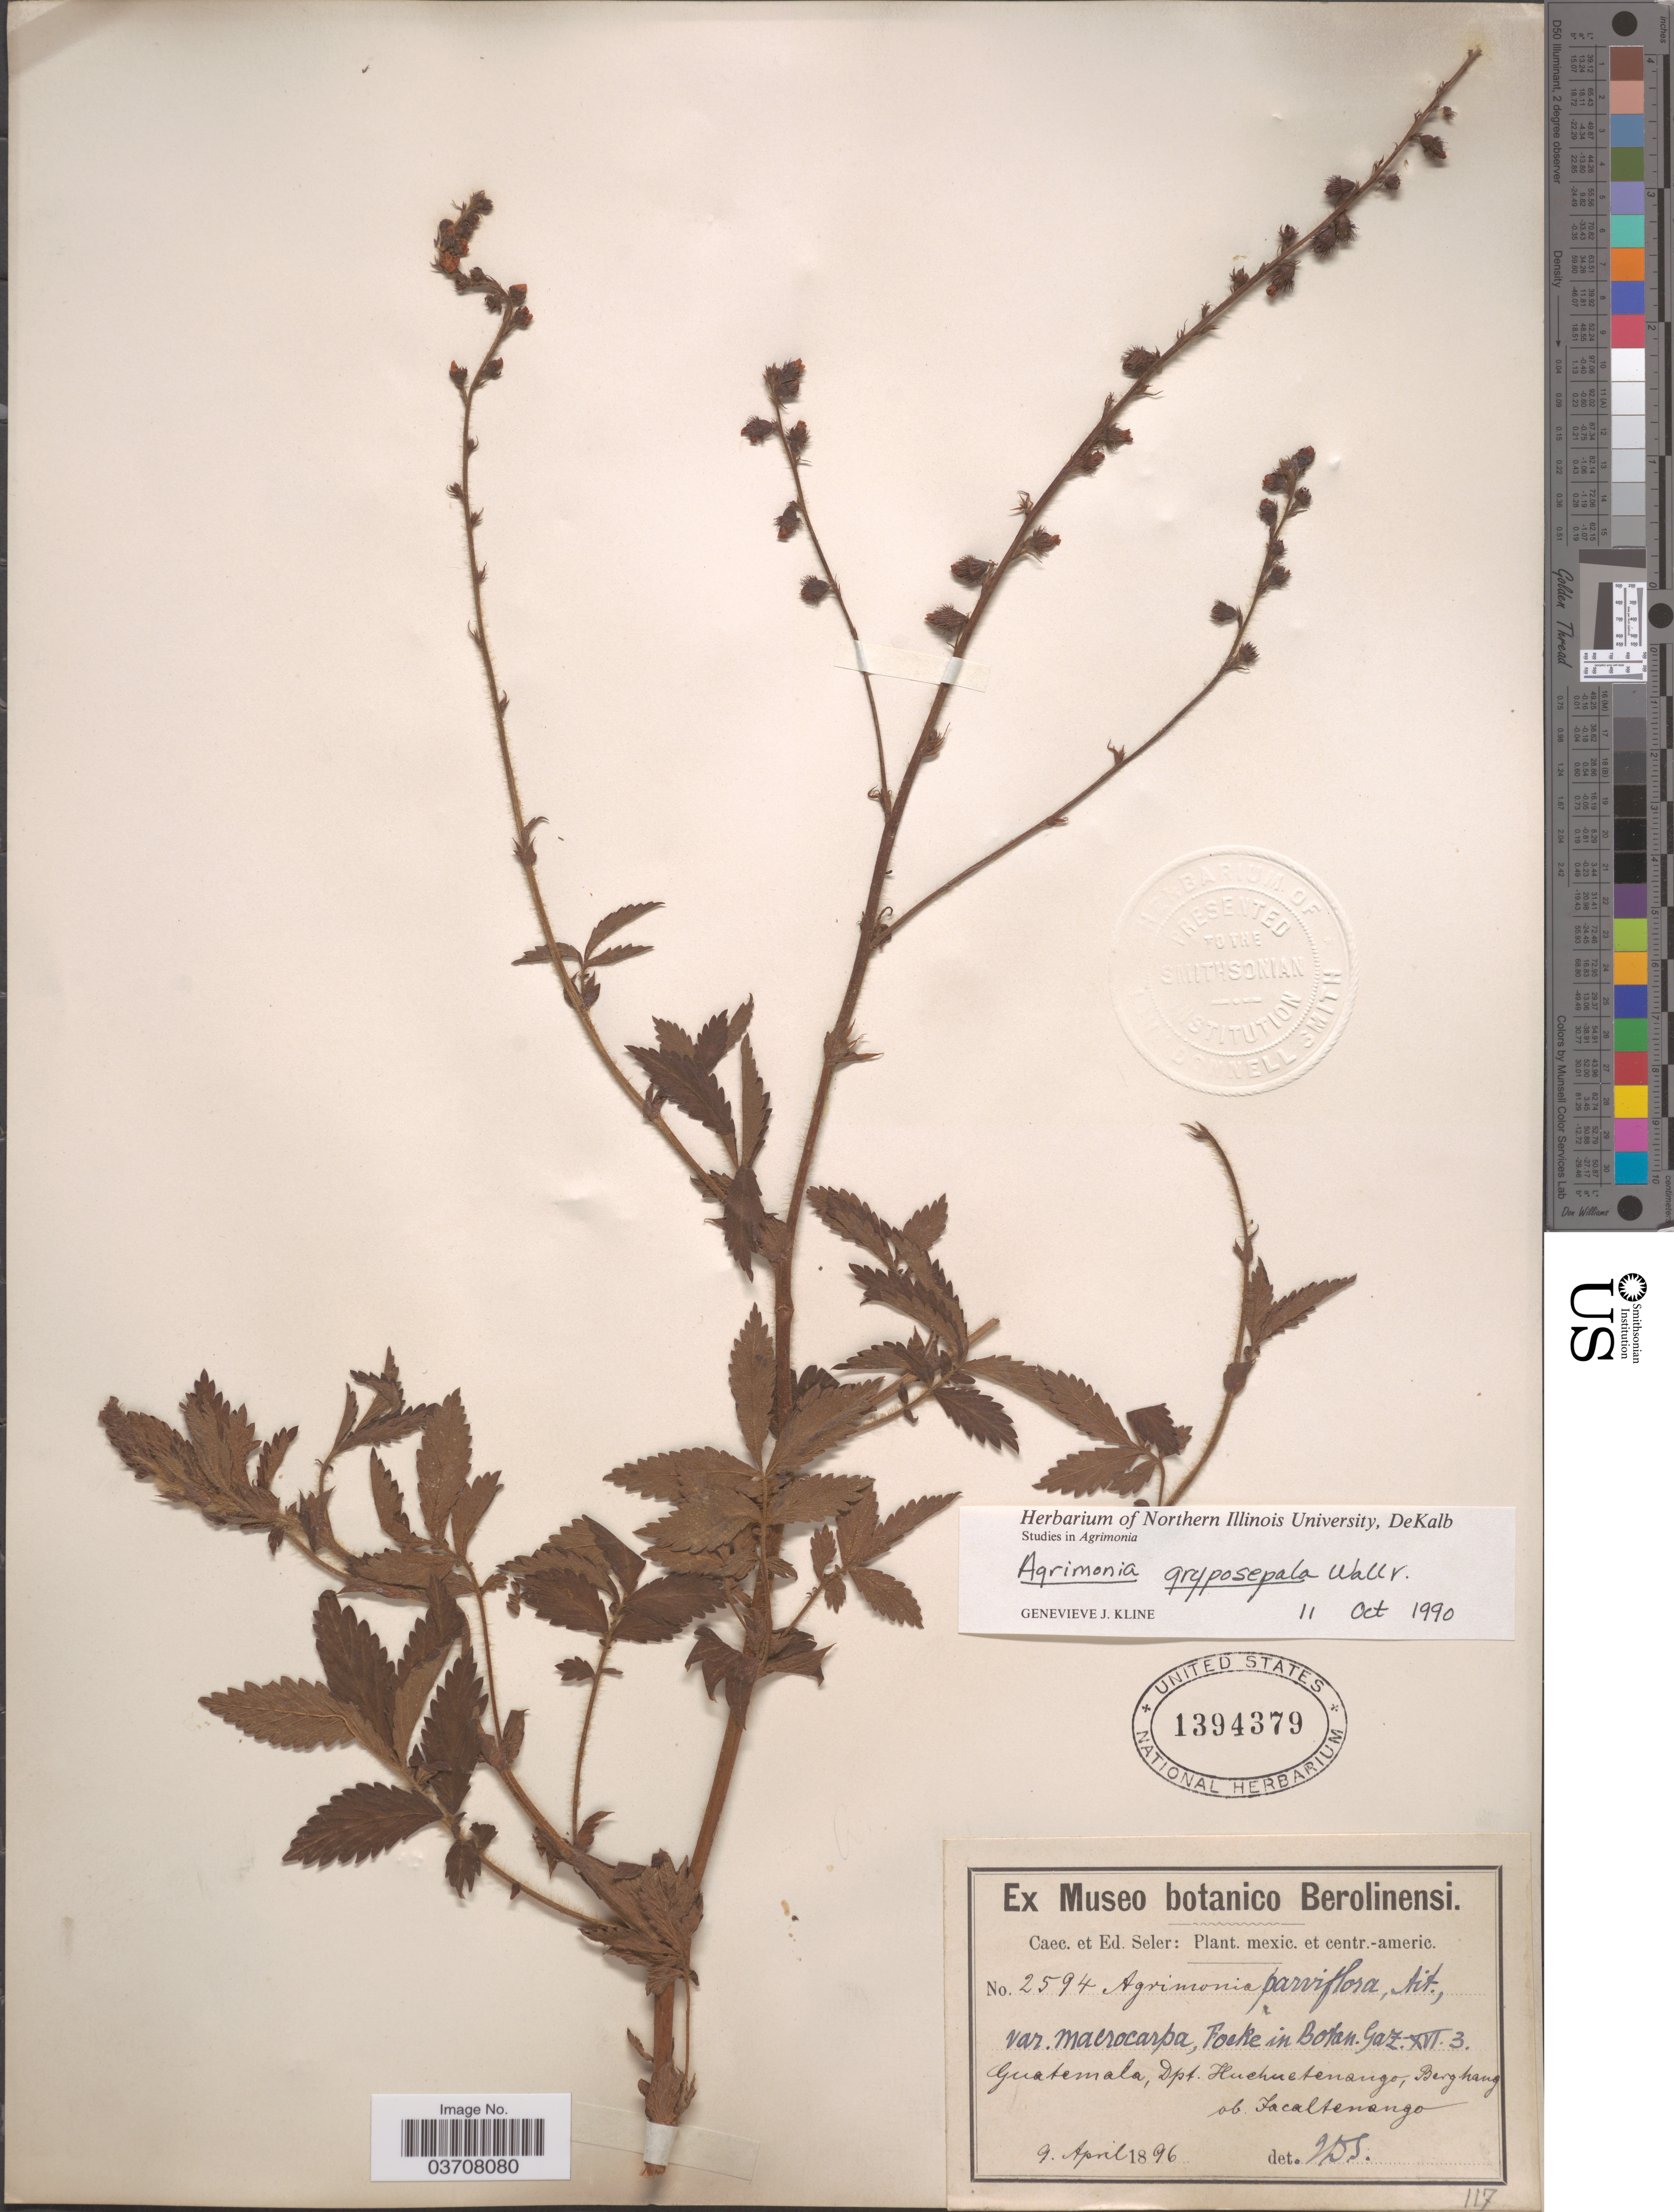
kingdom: Plantae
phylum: Tracheophyta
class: Magnoliopsida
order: Rosales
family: Rosaceae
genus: Agrimonia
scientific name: Agrimonia gryposepala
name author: Wallr.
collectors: ex Caec. et Ed Seler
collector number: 2594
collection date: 1896-04-09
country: Guatemala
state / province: Huehuetenango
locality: Dept. Huehuetenango, Berghang. Vb. Jacaltenango.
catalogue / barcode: US 1394379